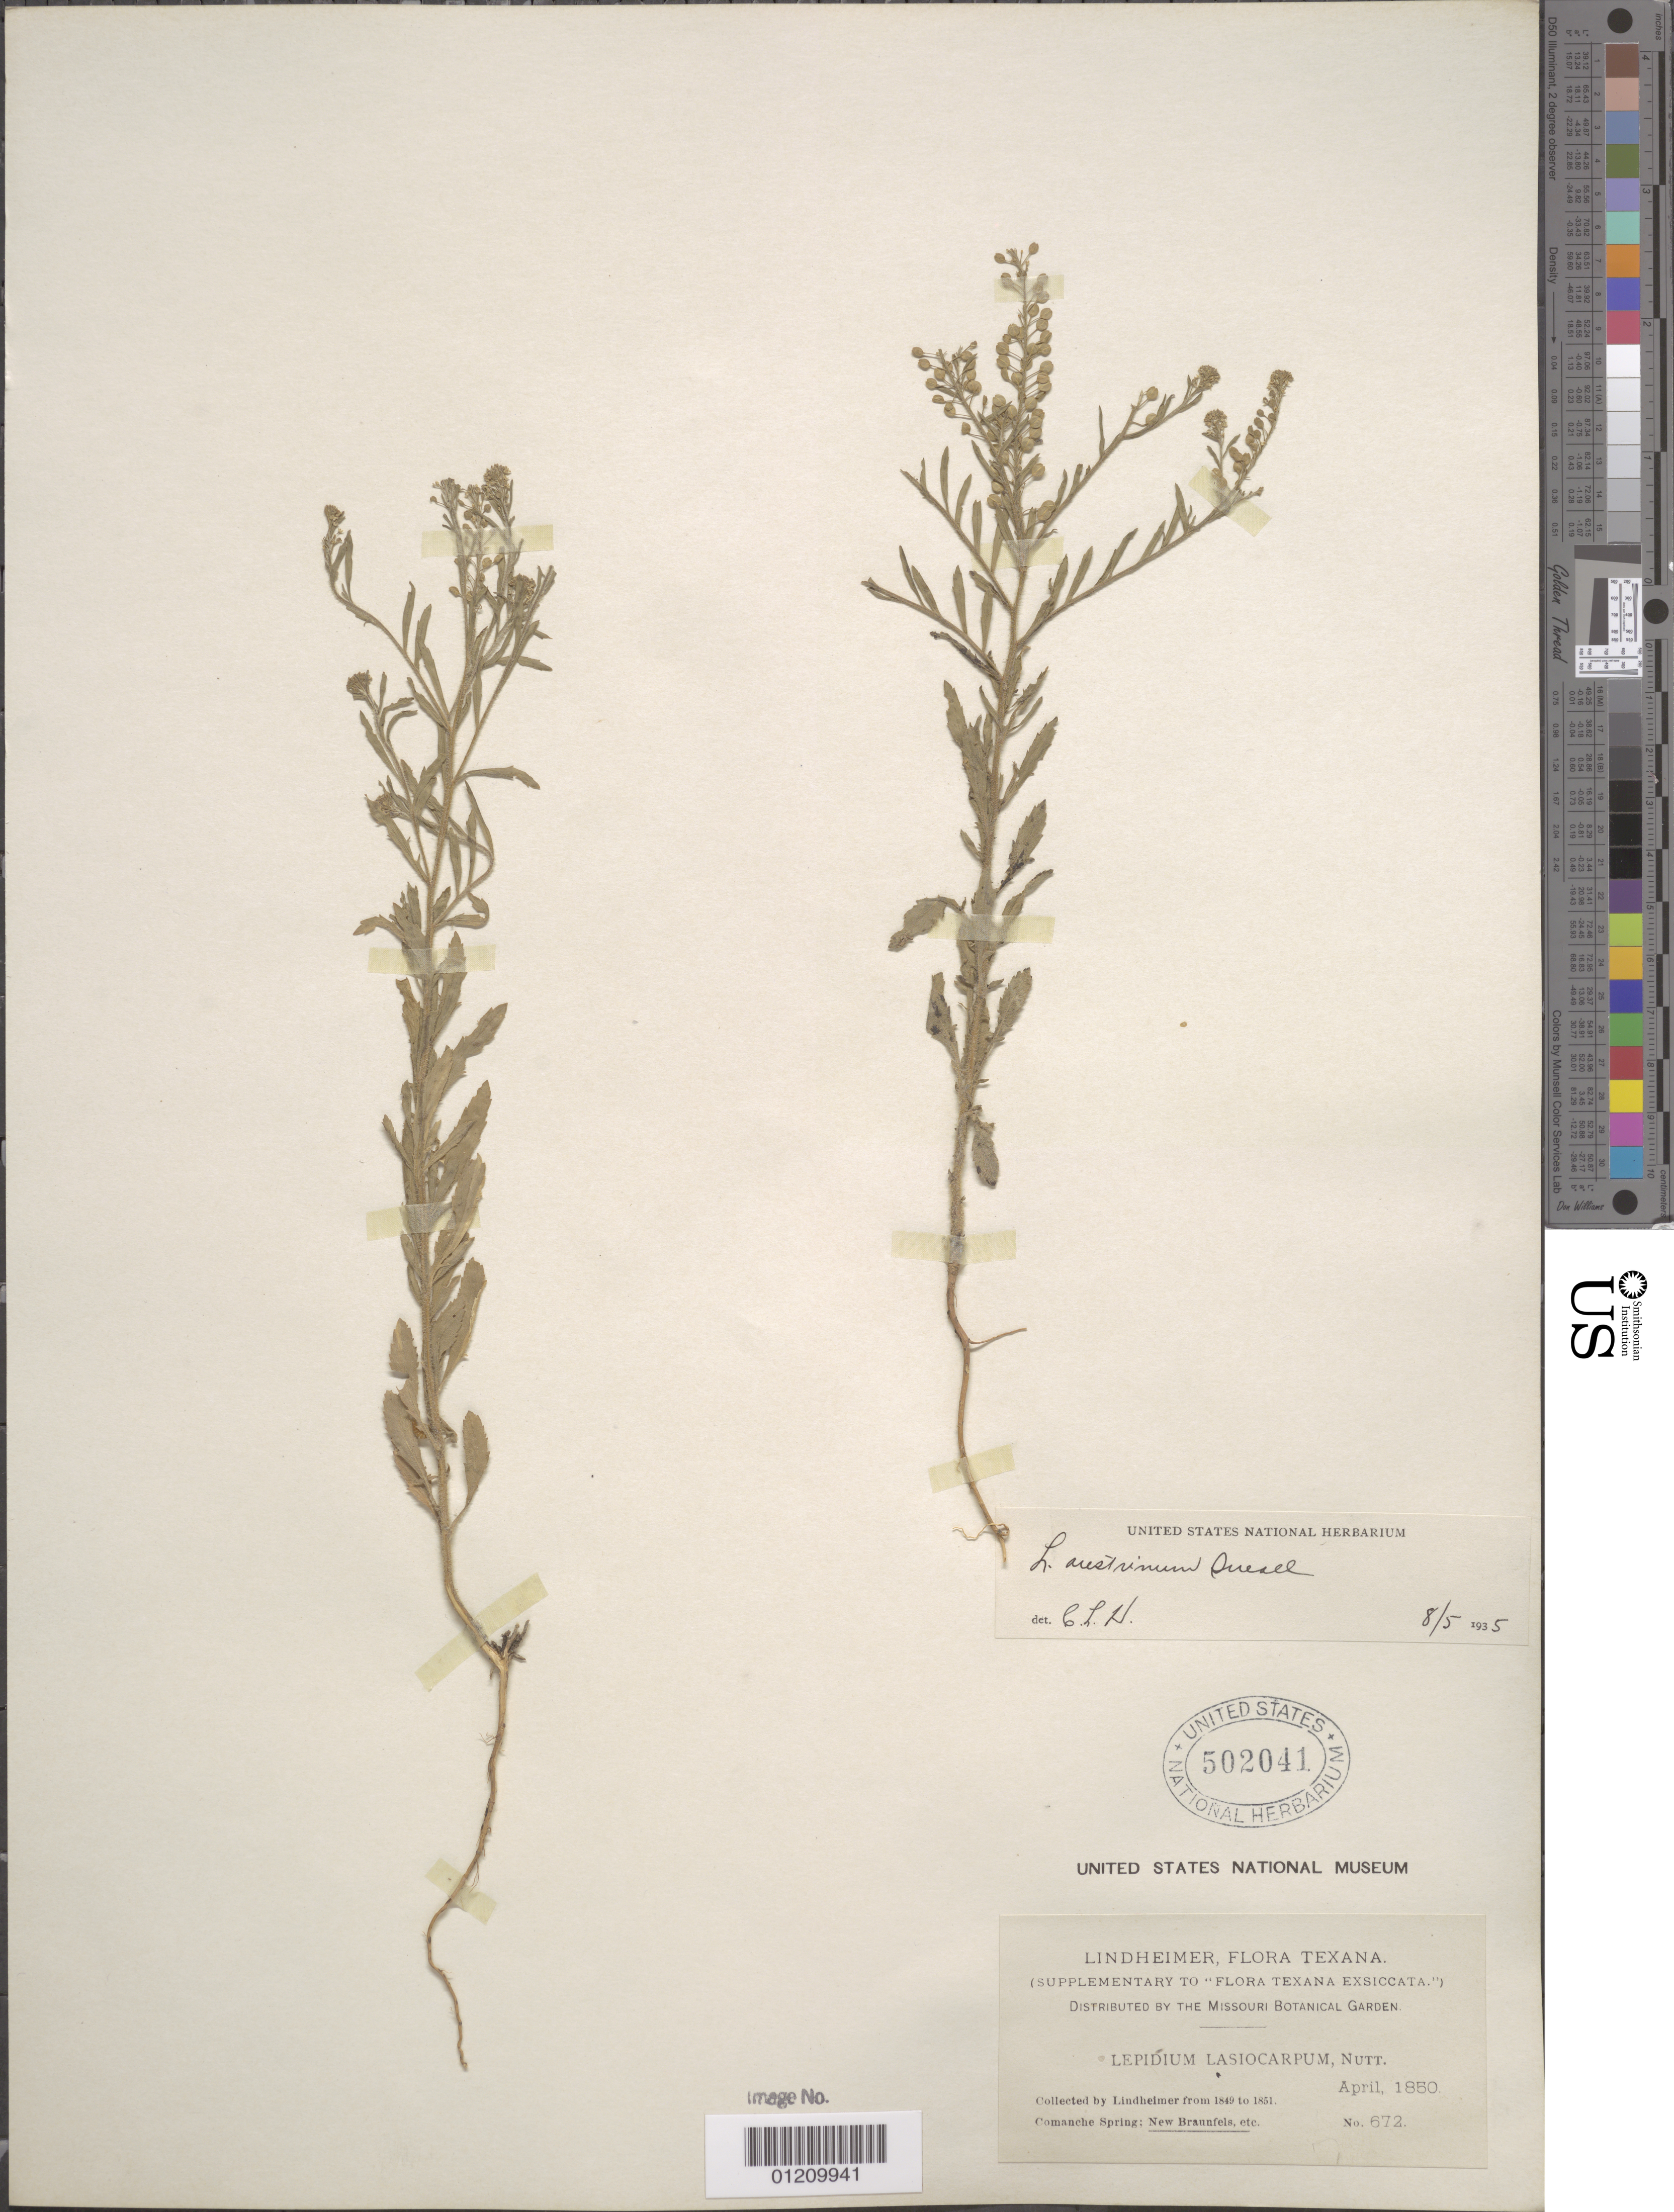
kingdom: Plantae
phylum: Tracheophyta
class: Magnoliopsida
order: Brassicales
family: Brassicaceae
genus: Lepidium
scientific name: Lepidium austrinum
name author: Small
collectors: F. J. Lindheimer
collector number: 672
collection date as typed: Apr 1850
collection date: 1850-04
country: United States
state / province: Texas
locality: Comanche Spring: New Braunfels, etc.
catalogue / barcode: US 502041